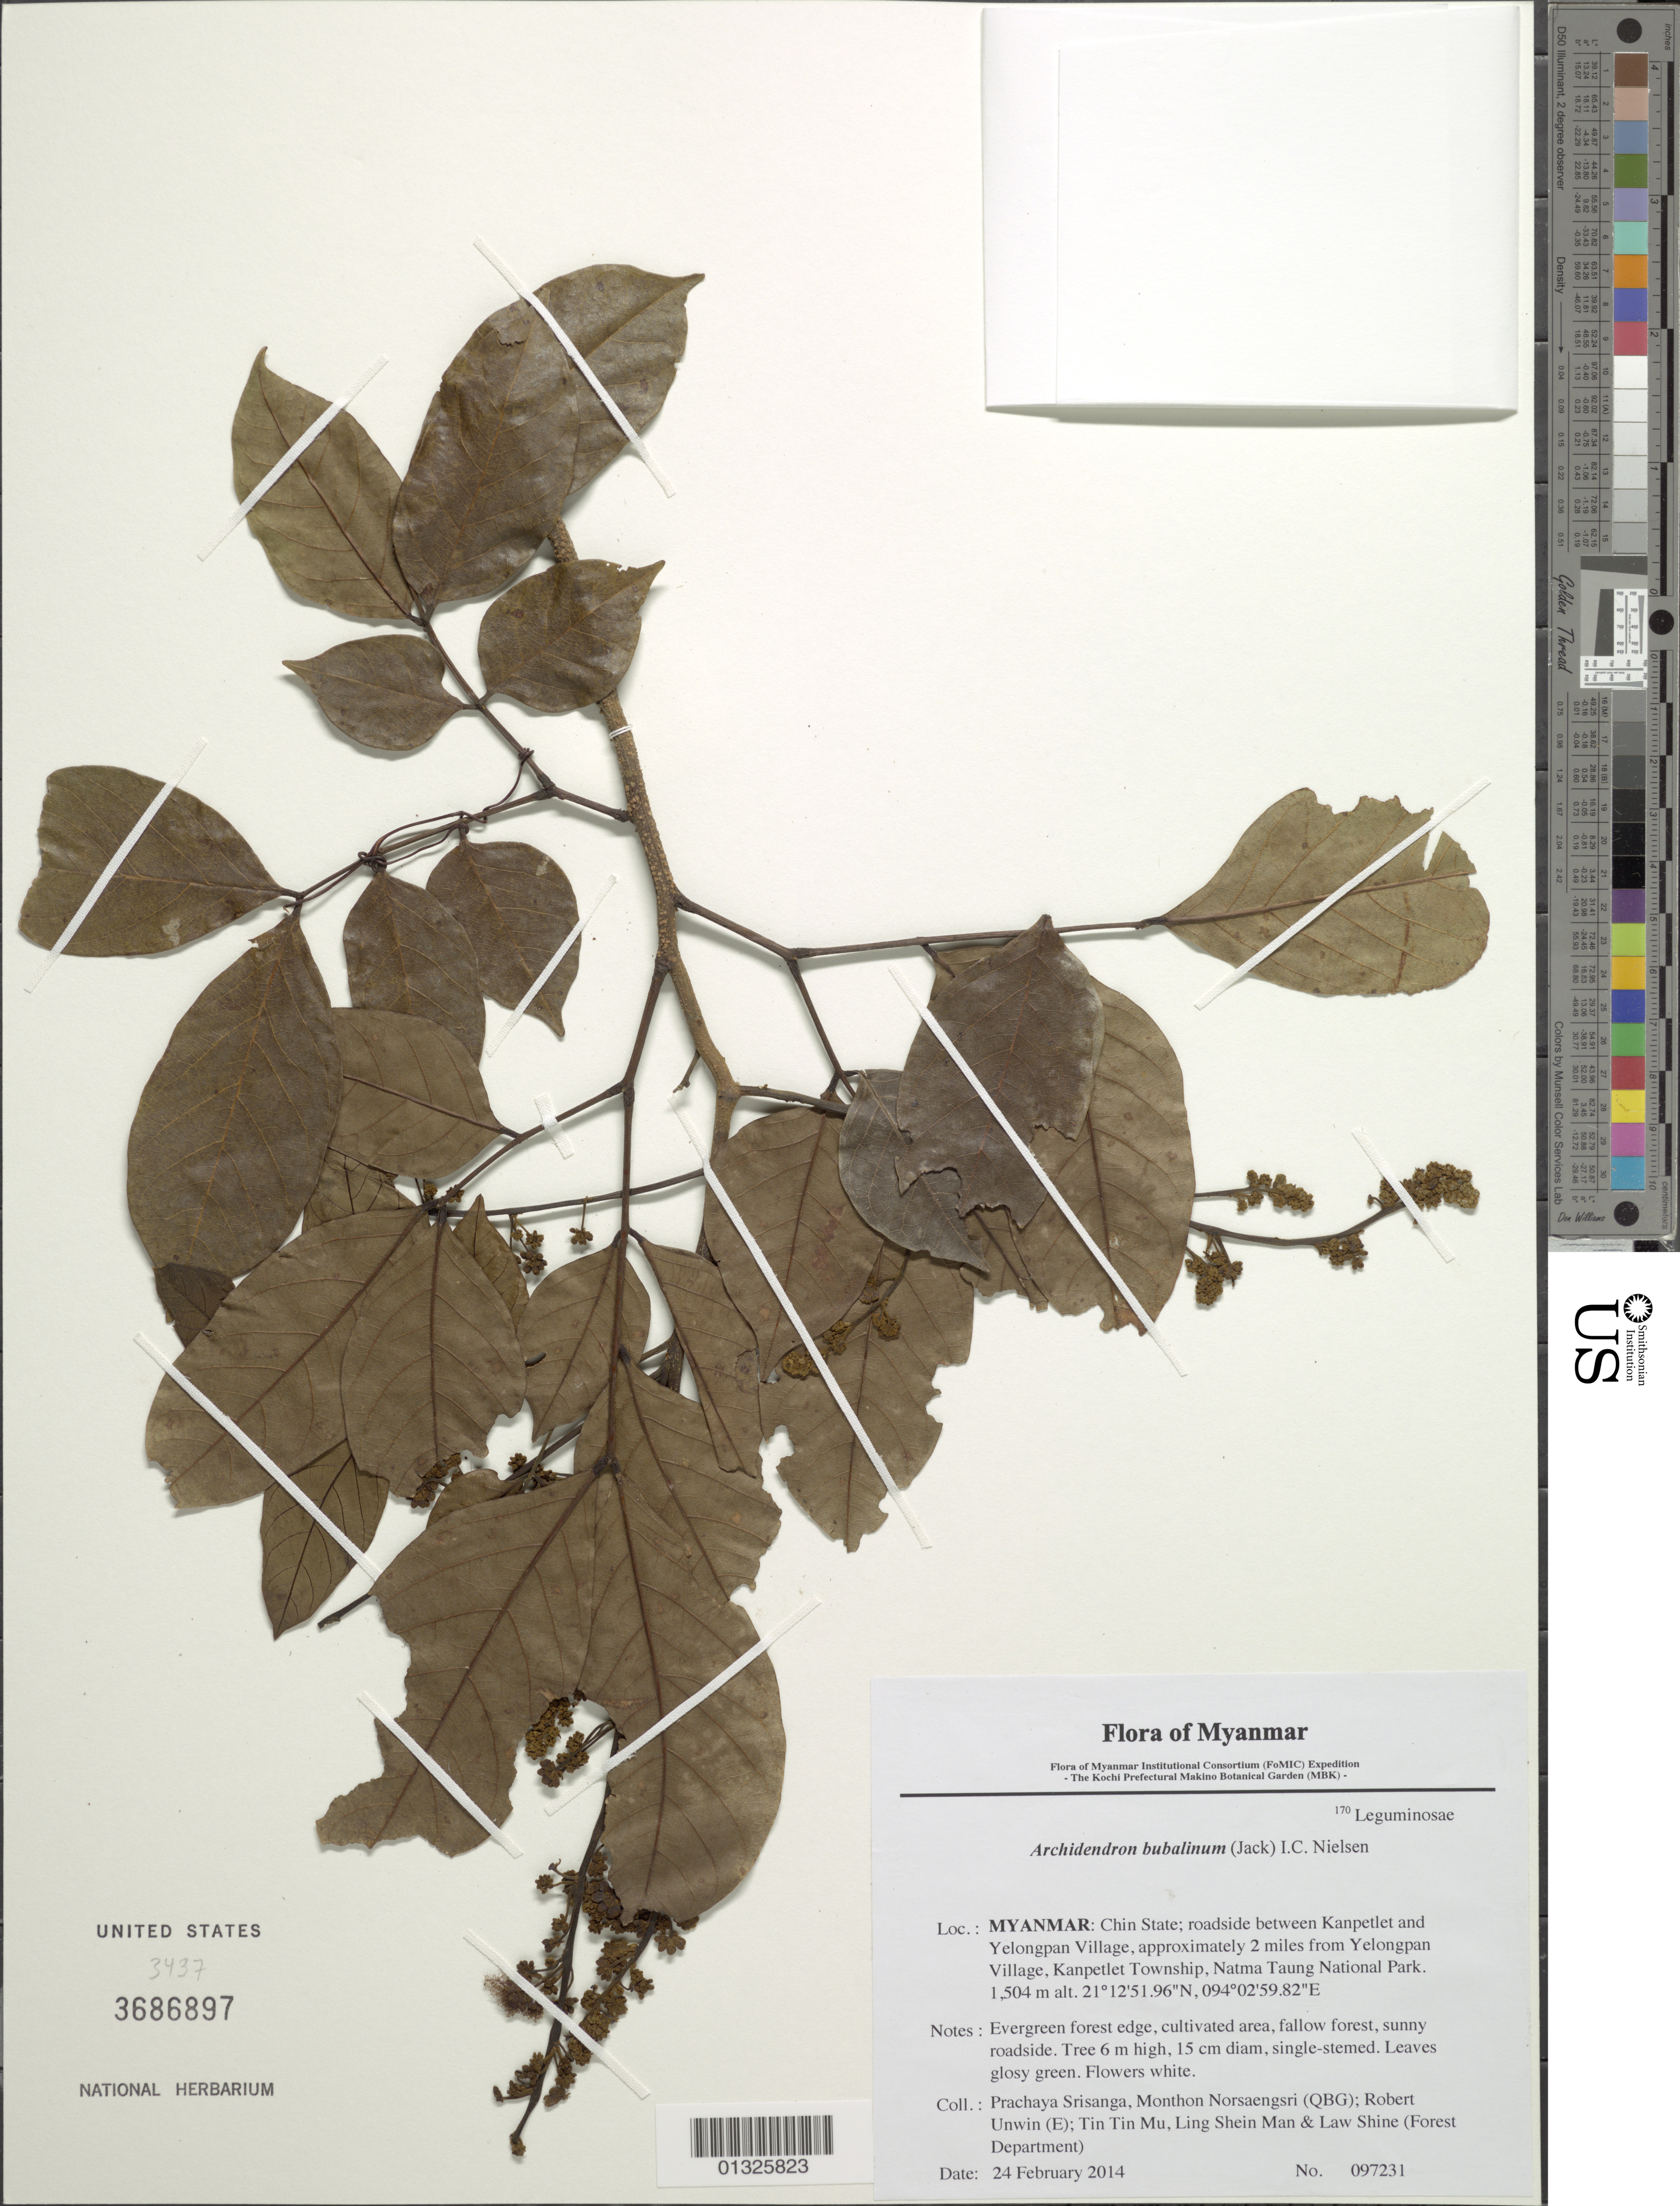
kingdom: Plantae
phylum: Tracheophyta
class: Magnoliopsida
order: Fabales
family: Fabaceae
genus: Archidendron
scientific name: Archidendron bubalinum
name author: (Jack) I.C. Nielsen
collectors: P. Srisanga, M. Norsaengsri, R. Unwin, Tin Tin Mu, Ling Shein Man & L. Shine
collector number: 97231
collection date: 2014-02-24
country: Myanmar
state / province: Chin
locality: Roadside between Kanpetlet and Yelongpan Village, approximately 2 miles from Yelongpan Village, Kanpetlet Township, Natma Taung National Park.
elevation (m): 1504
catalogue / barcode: US 3686897